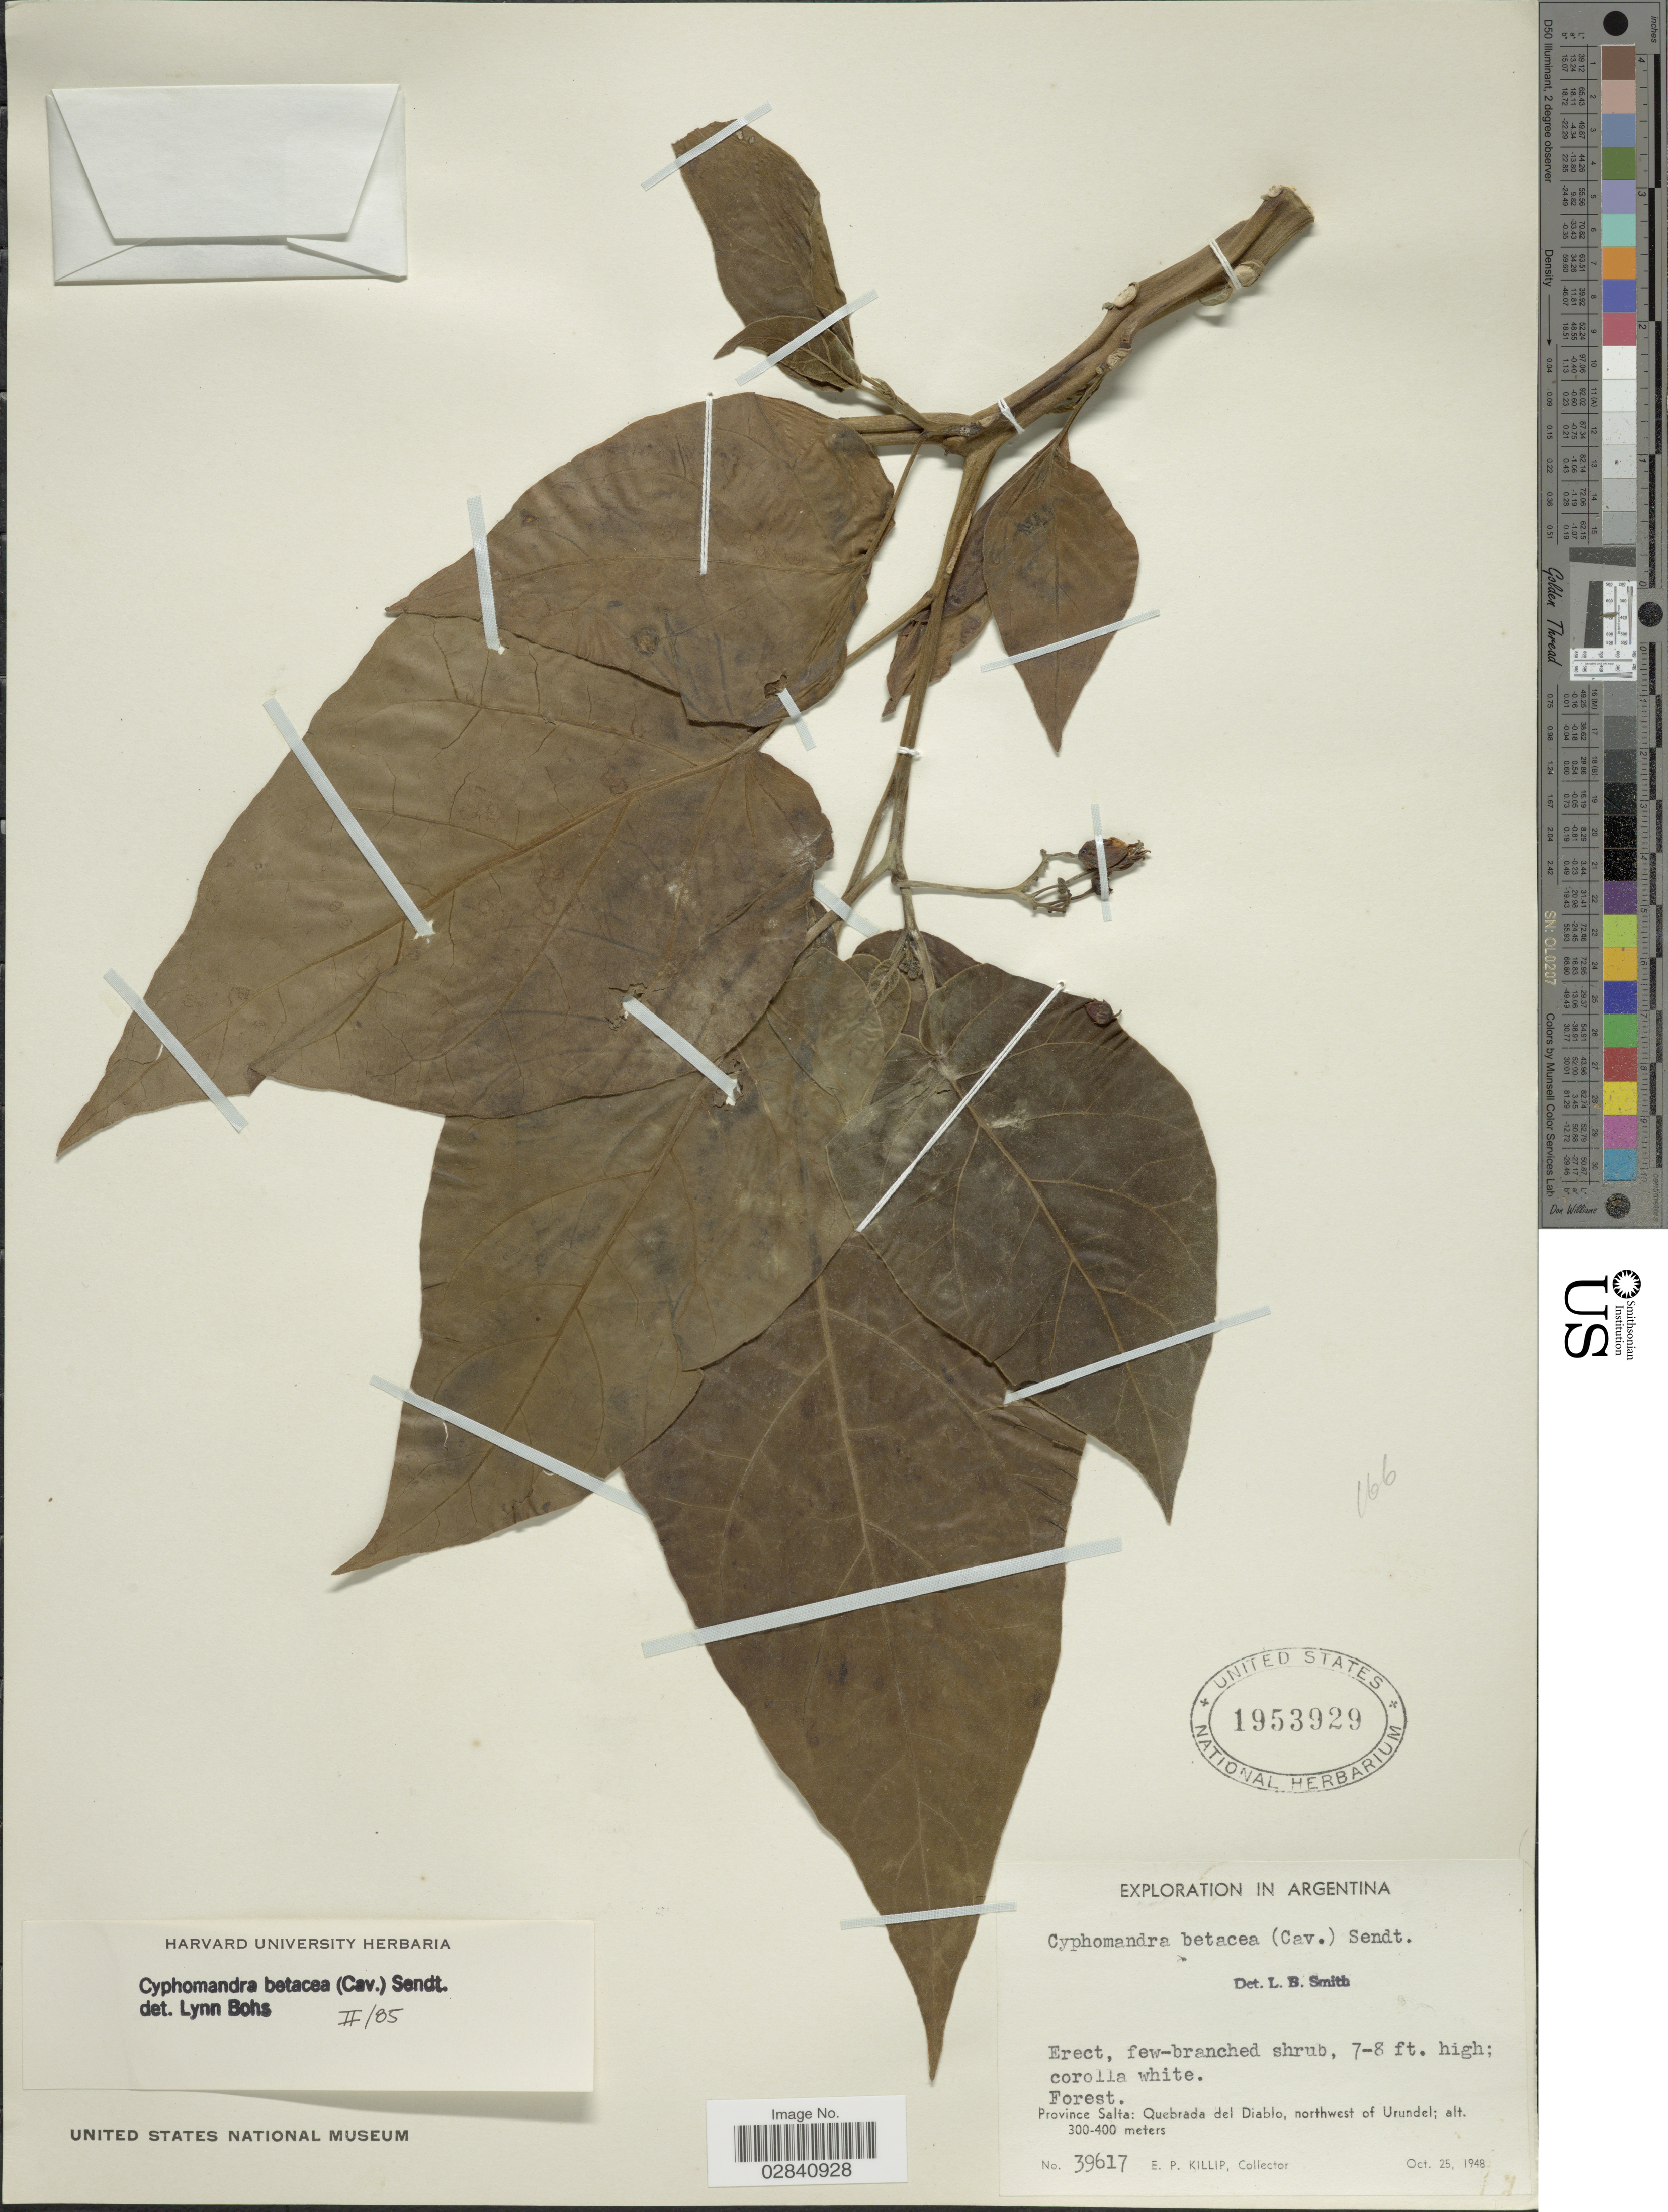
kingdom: Plantae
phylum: Tracheophyta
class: Magnoliopsida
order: Solanales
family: Solanaceae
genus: Cyphomandra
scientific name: Cyphomandra betacea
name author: (Cav.) Sendtn.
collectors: E. P. Killip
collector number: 39617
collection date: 1948-10-25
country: Argentina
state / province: Salta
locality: Quebrada del Diablo, northwest of Urundel.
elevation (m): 300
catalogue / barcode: US 1953929